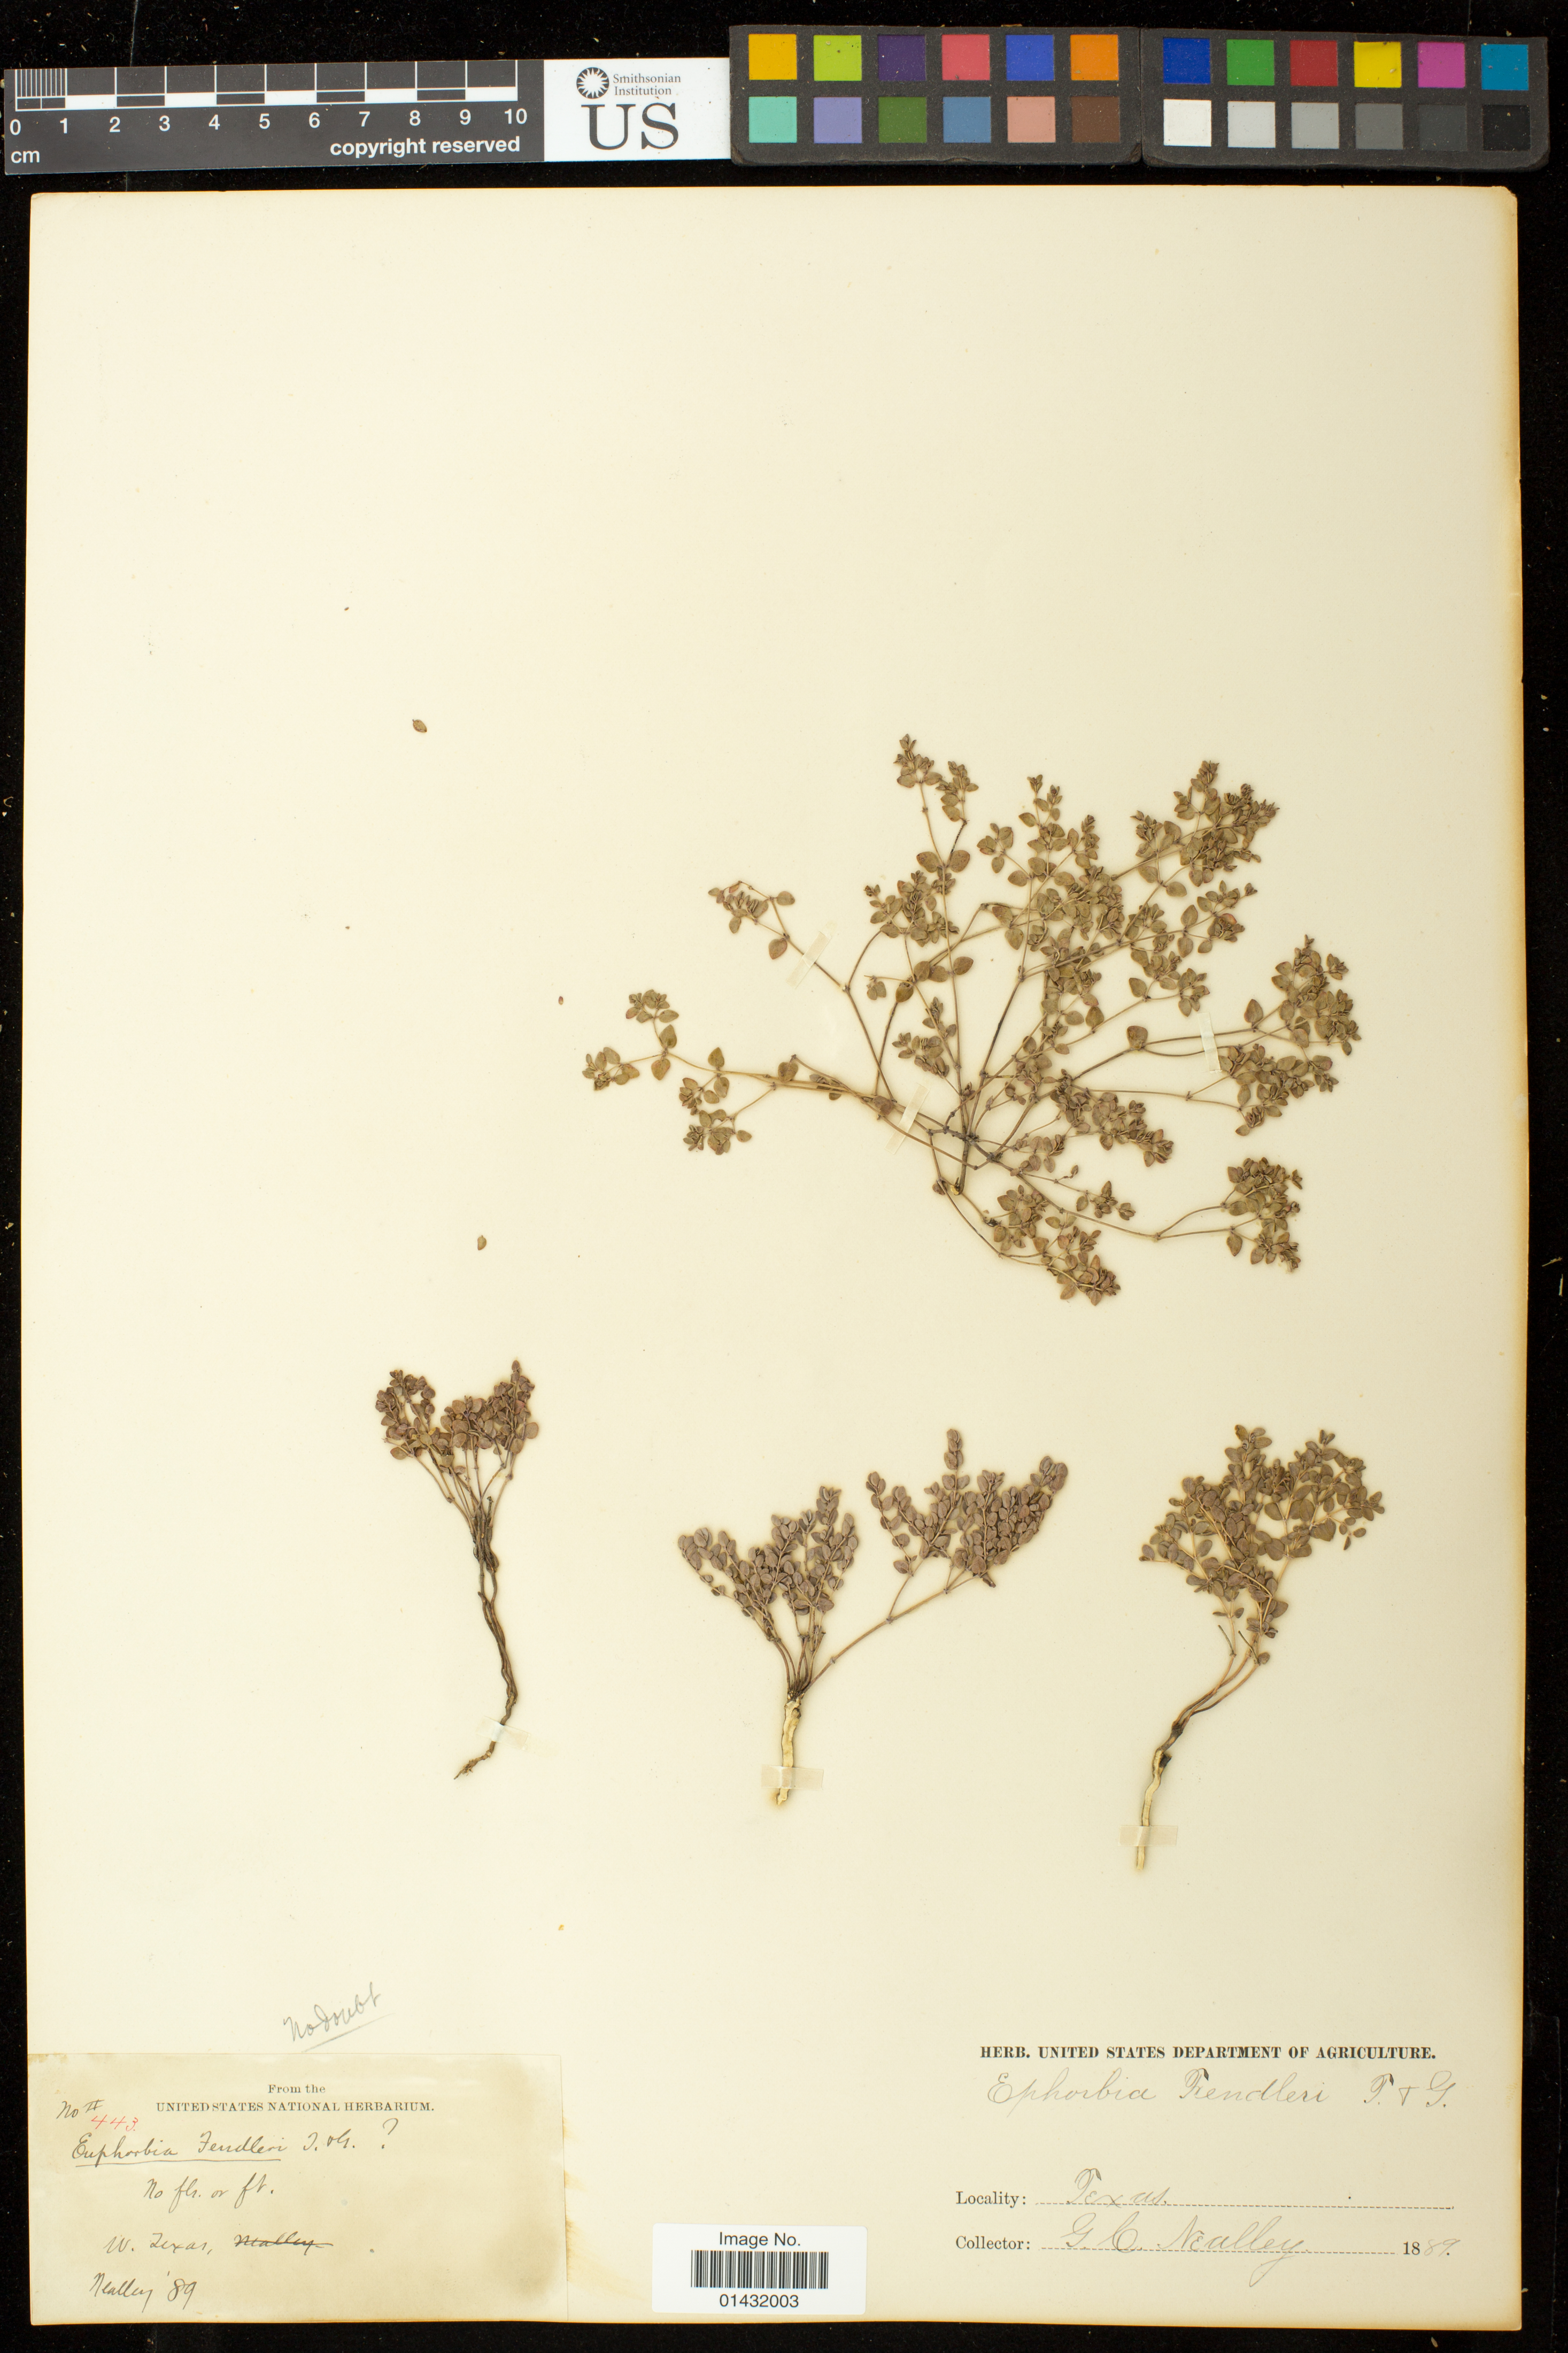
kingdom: Plantae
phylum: Tracheophyta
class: Magnoliopsida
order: Malpighiales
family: Euphorbiaceae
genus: Euphorbia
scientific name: Euphorbia fendleri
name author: Torr. & A. Gray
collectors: G. C. Nealley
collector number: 443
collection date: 1889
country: United States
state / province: Texas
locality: W. Texas